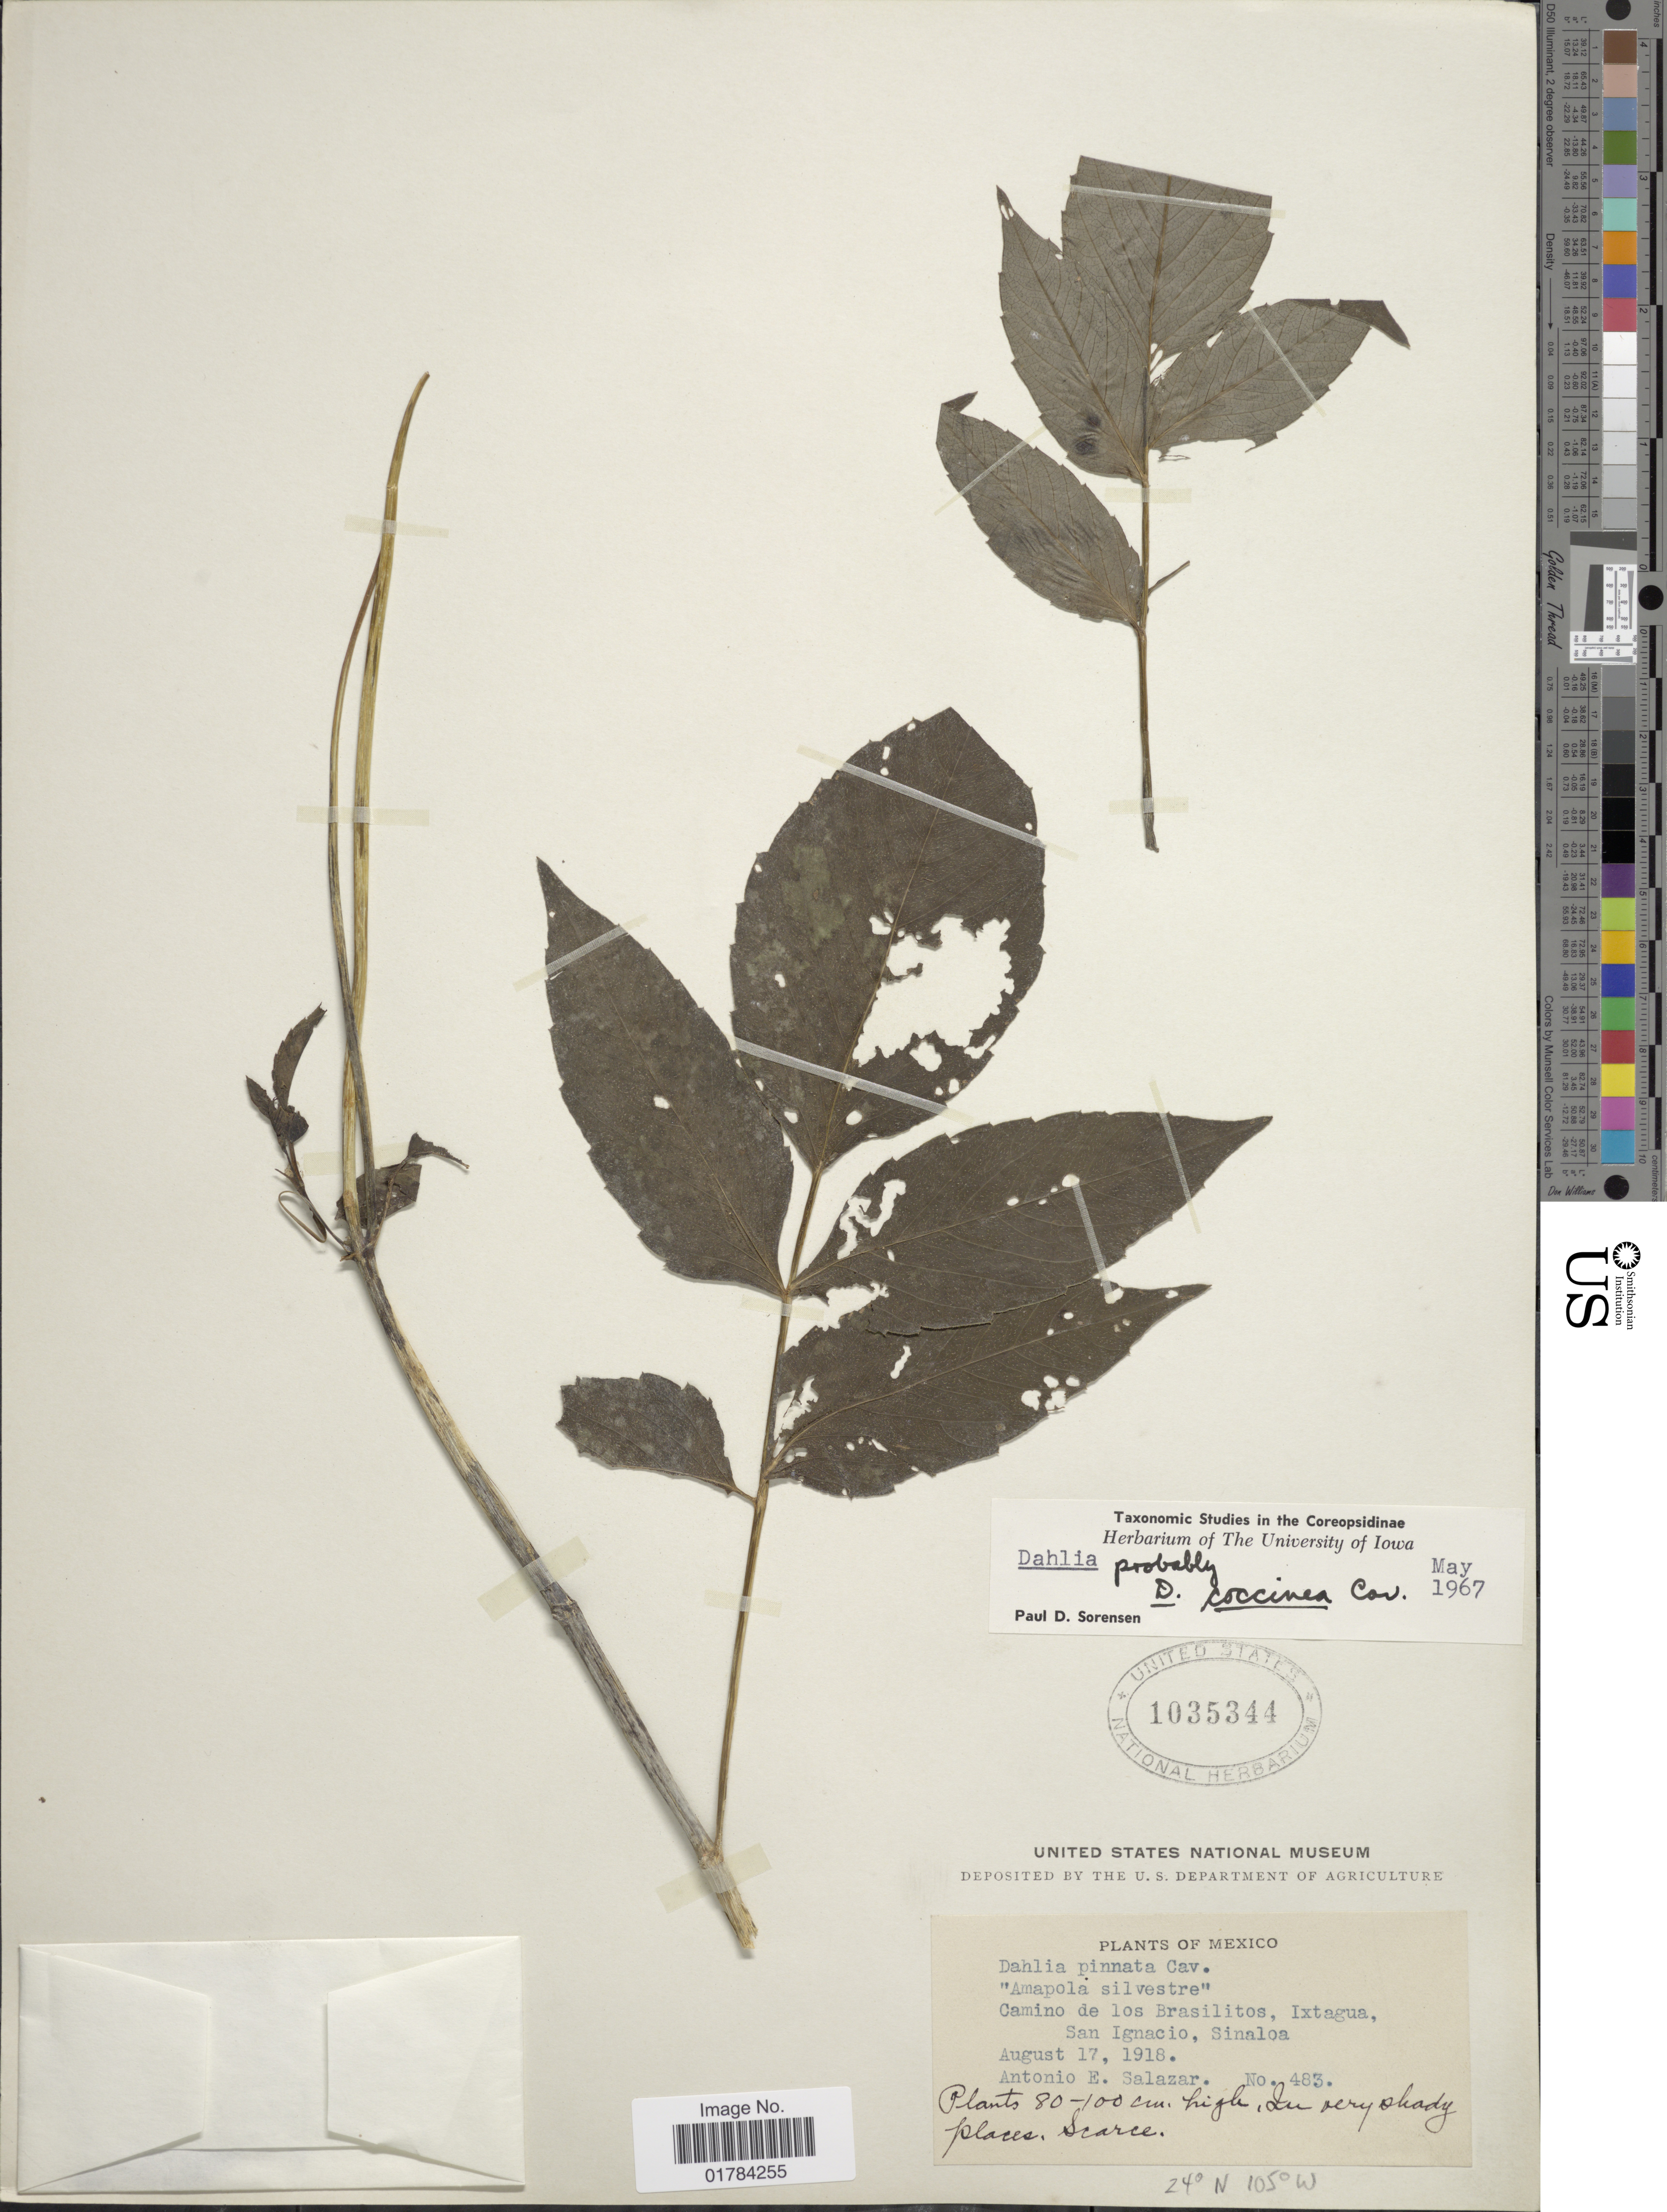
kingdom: Plantae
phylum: Tracheophyta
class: Magnoliopsida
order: Asterales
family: Asteraceae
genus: Dahlia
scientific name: Dahlia coccinea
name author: Cav.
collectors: A. E. Salazar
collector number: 483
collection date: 1918-08-17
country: Mexico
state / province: Sinaloa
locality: Camino de los Brasilitos, Ixtagua, San Ignacio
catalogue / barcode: US 1035344